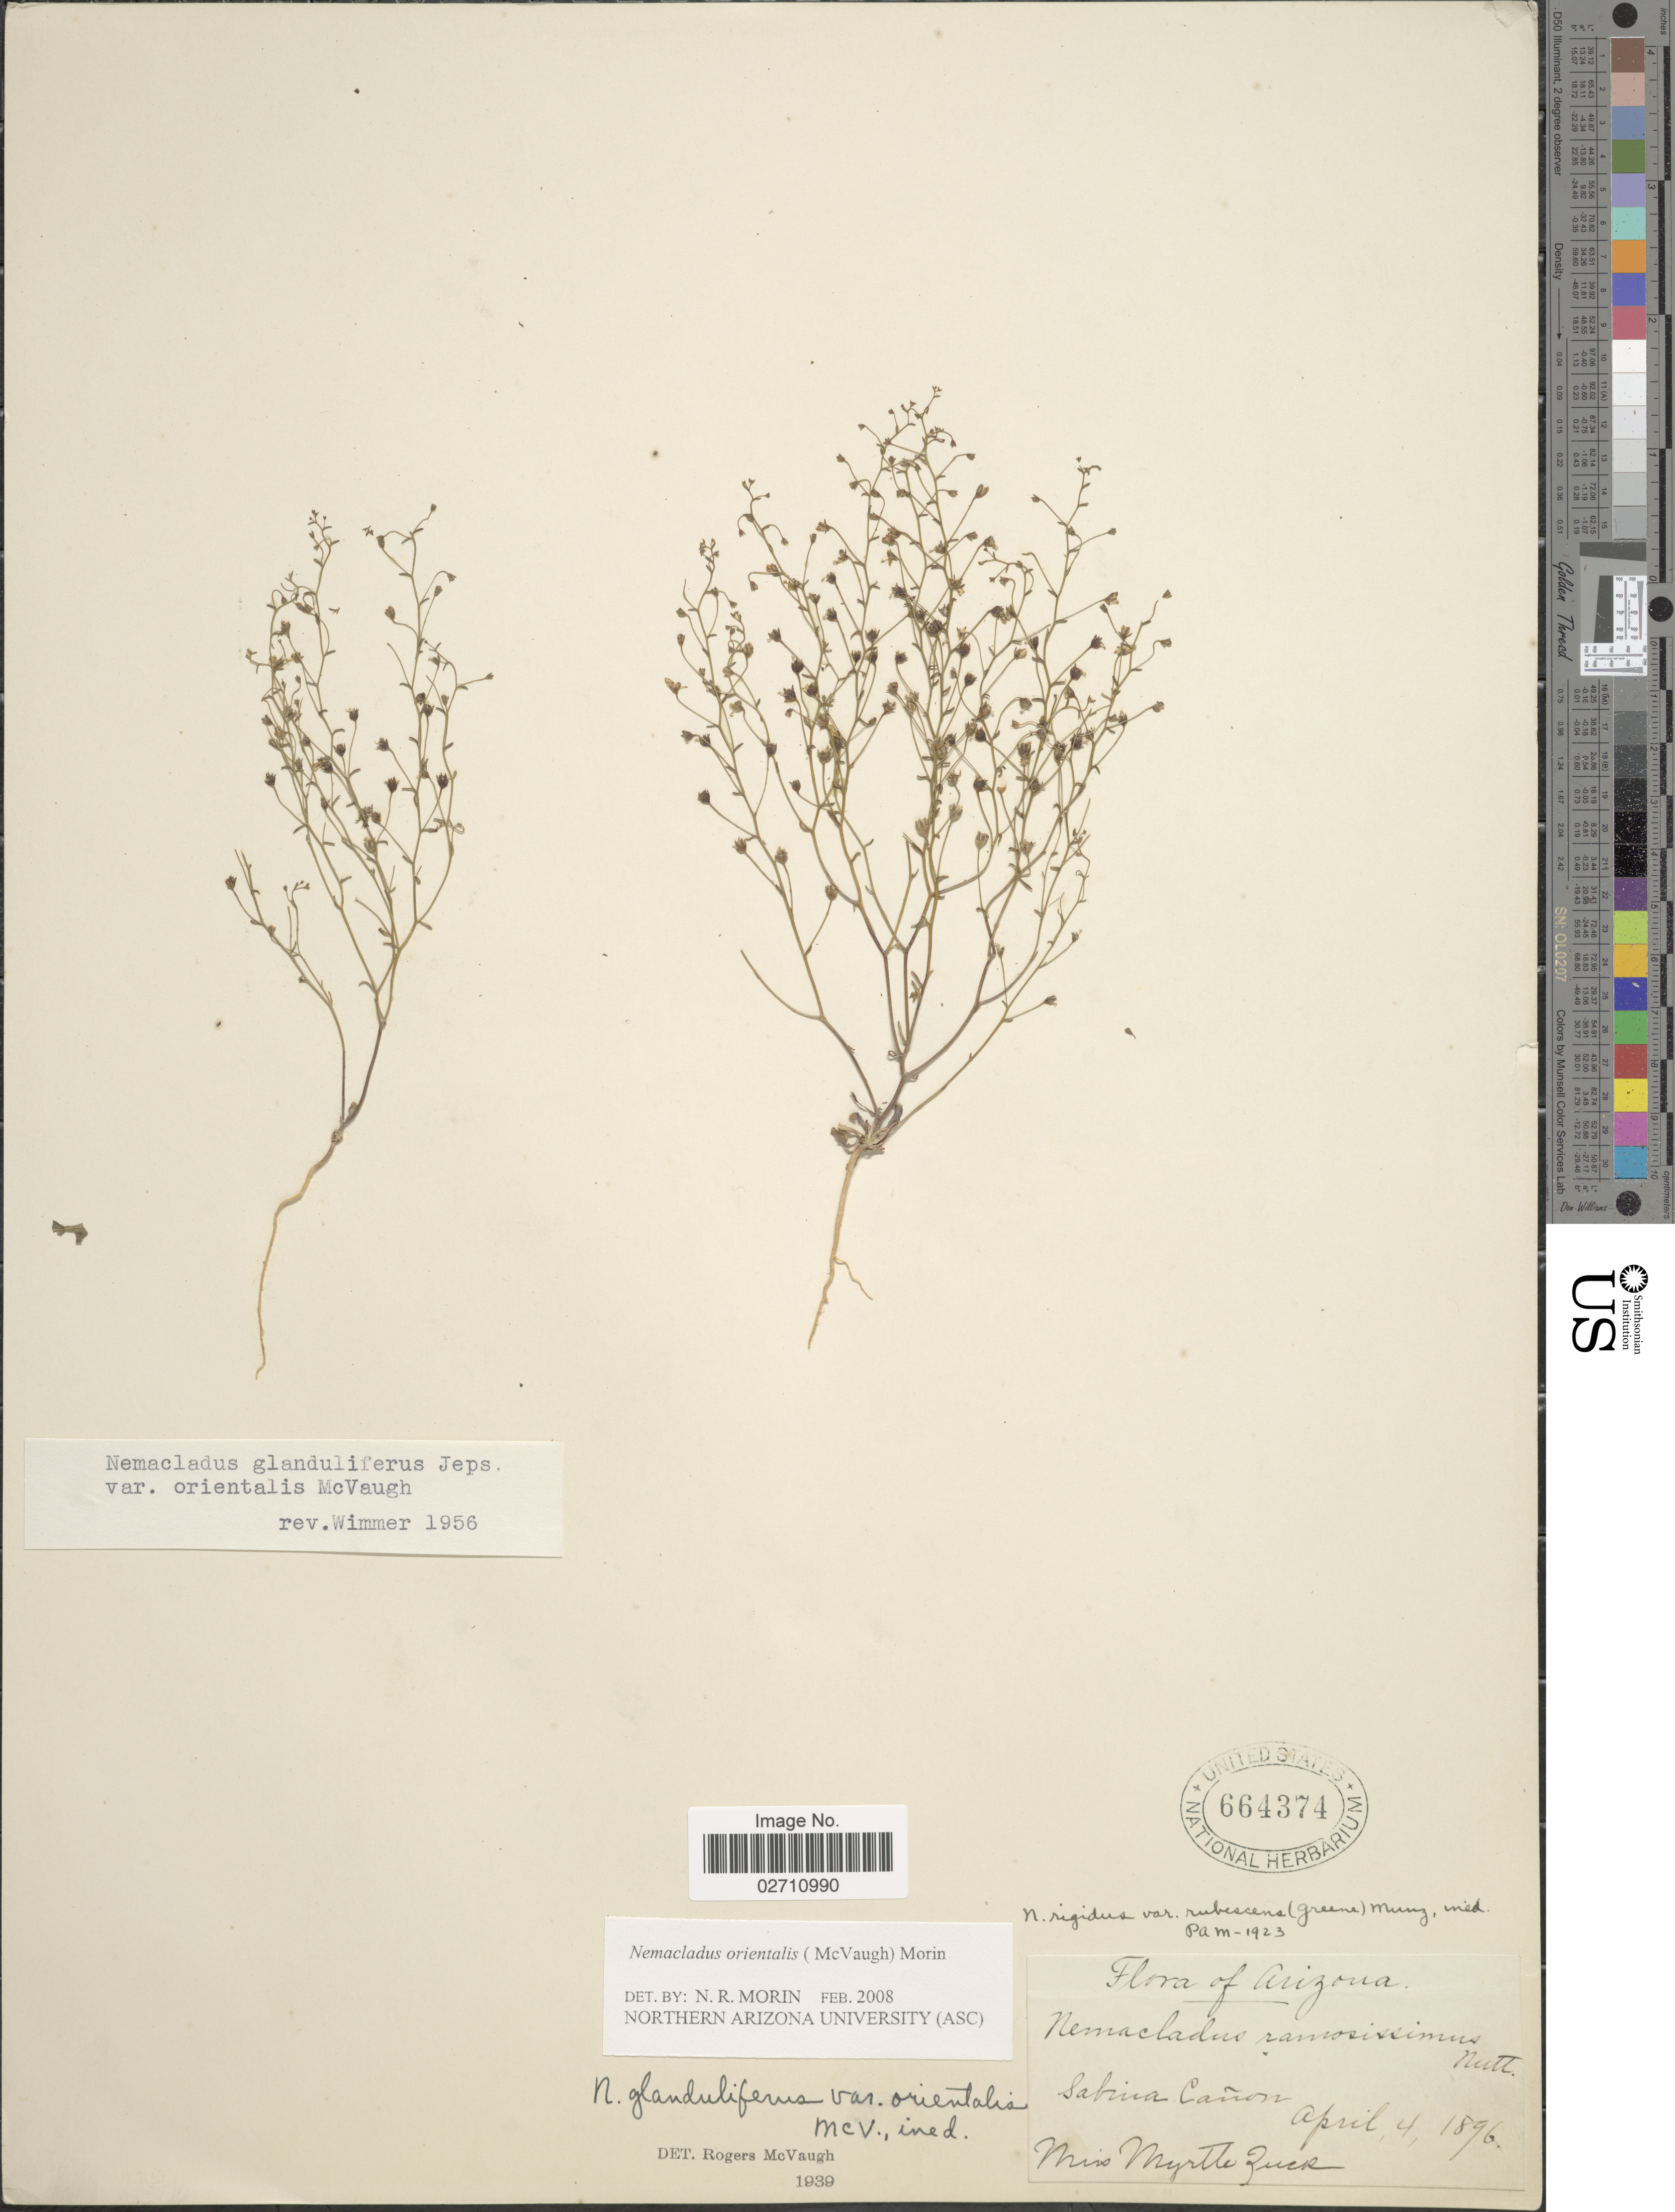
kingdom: Plantae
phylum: Tracheophyta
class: Magnoliopsida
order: Asterales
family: Campanulaceae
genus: Nemacladus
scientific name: Nemacladus orientalis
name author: (McVaugh) Morin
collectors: M. Zuck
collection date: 1896-04-04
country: United States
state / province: Arizona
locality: Sabina Canon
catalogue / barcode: US 664374